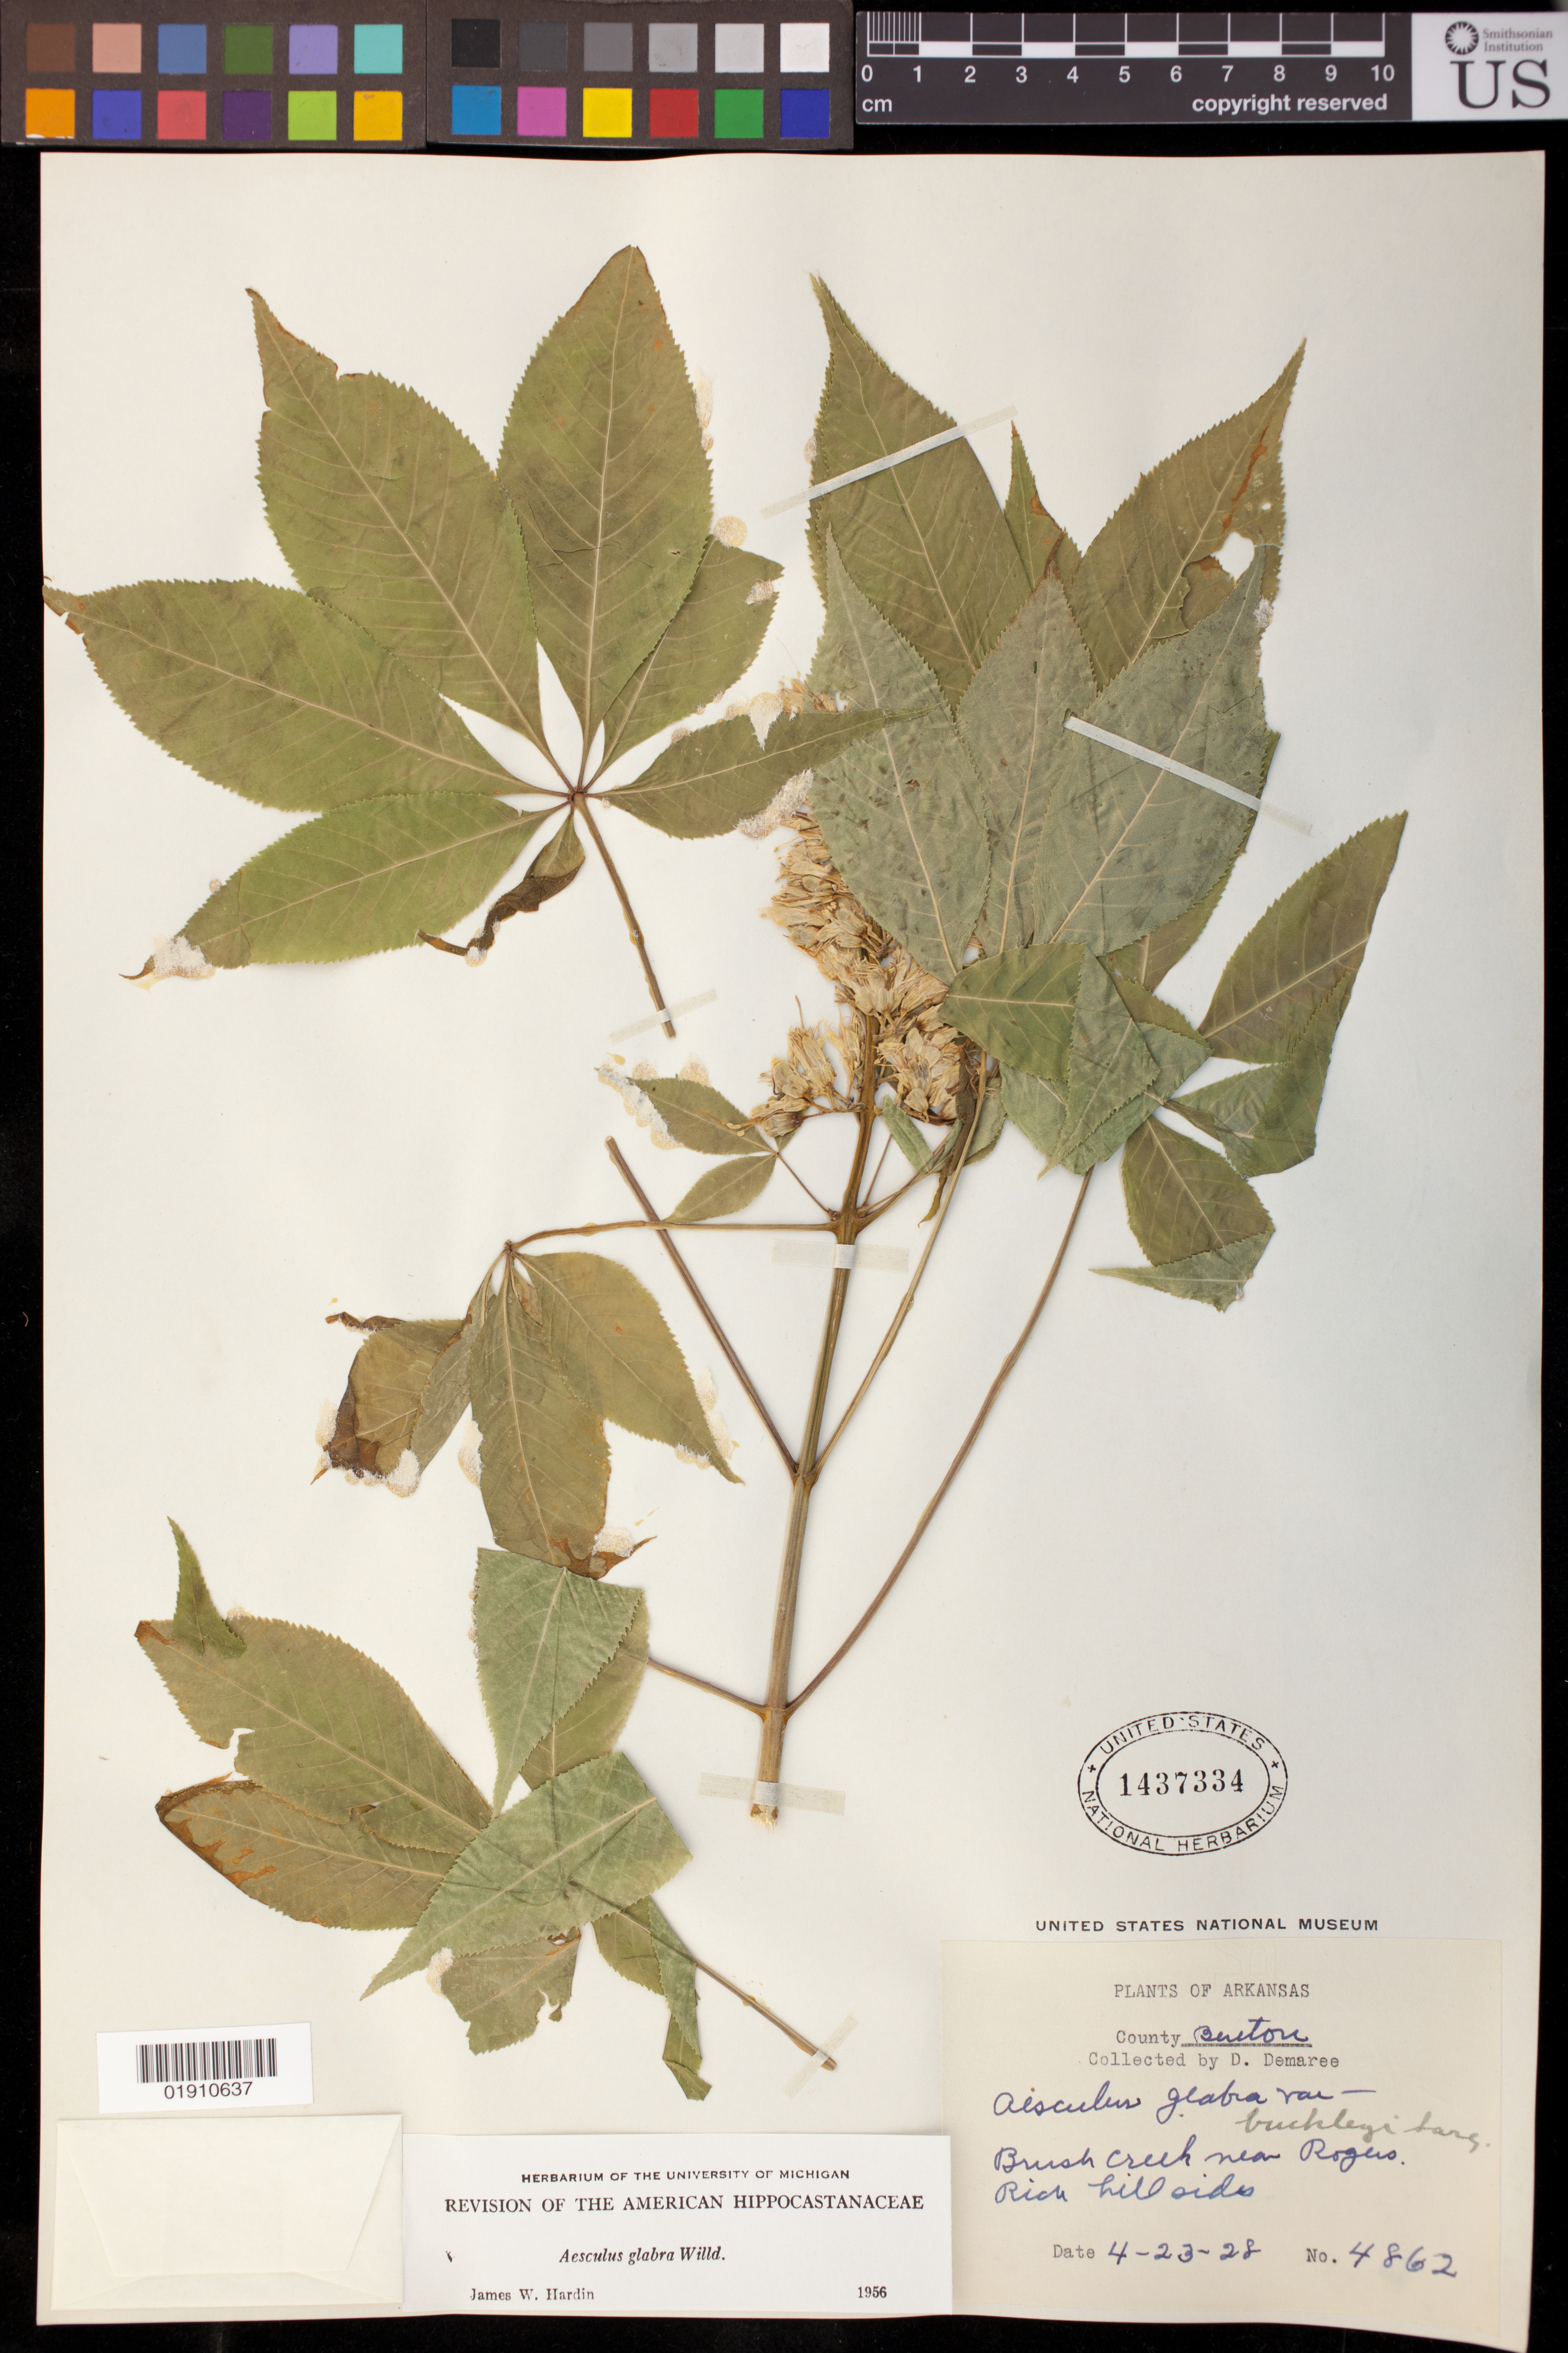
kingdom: Plantae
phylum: Tracheophyta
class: Magnoliopsida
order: Sapindales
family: Sapindaceae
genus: Aesculus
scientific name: Aesculus glabra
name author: Willd.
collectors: D. Demaree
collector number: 4862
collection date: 1928-04-23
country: United States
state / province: Arkansas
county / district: Benton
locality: Brush Creek near Rogers. Rich hillsides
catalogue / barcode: US 1437334